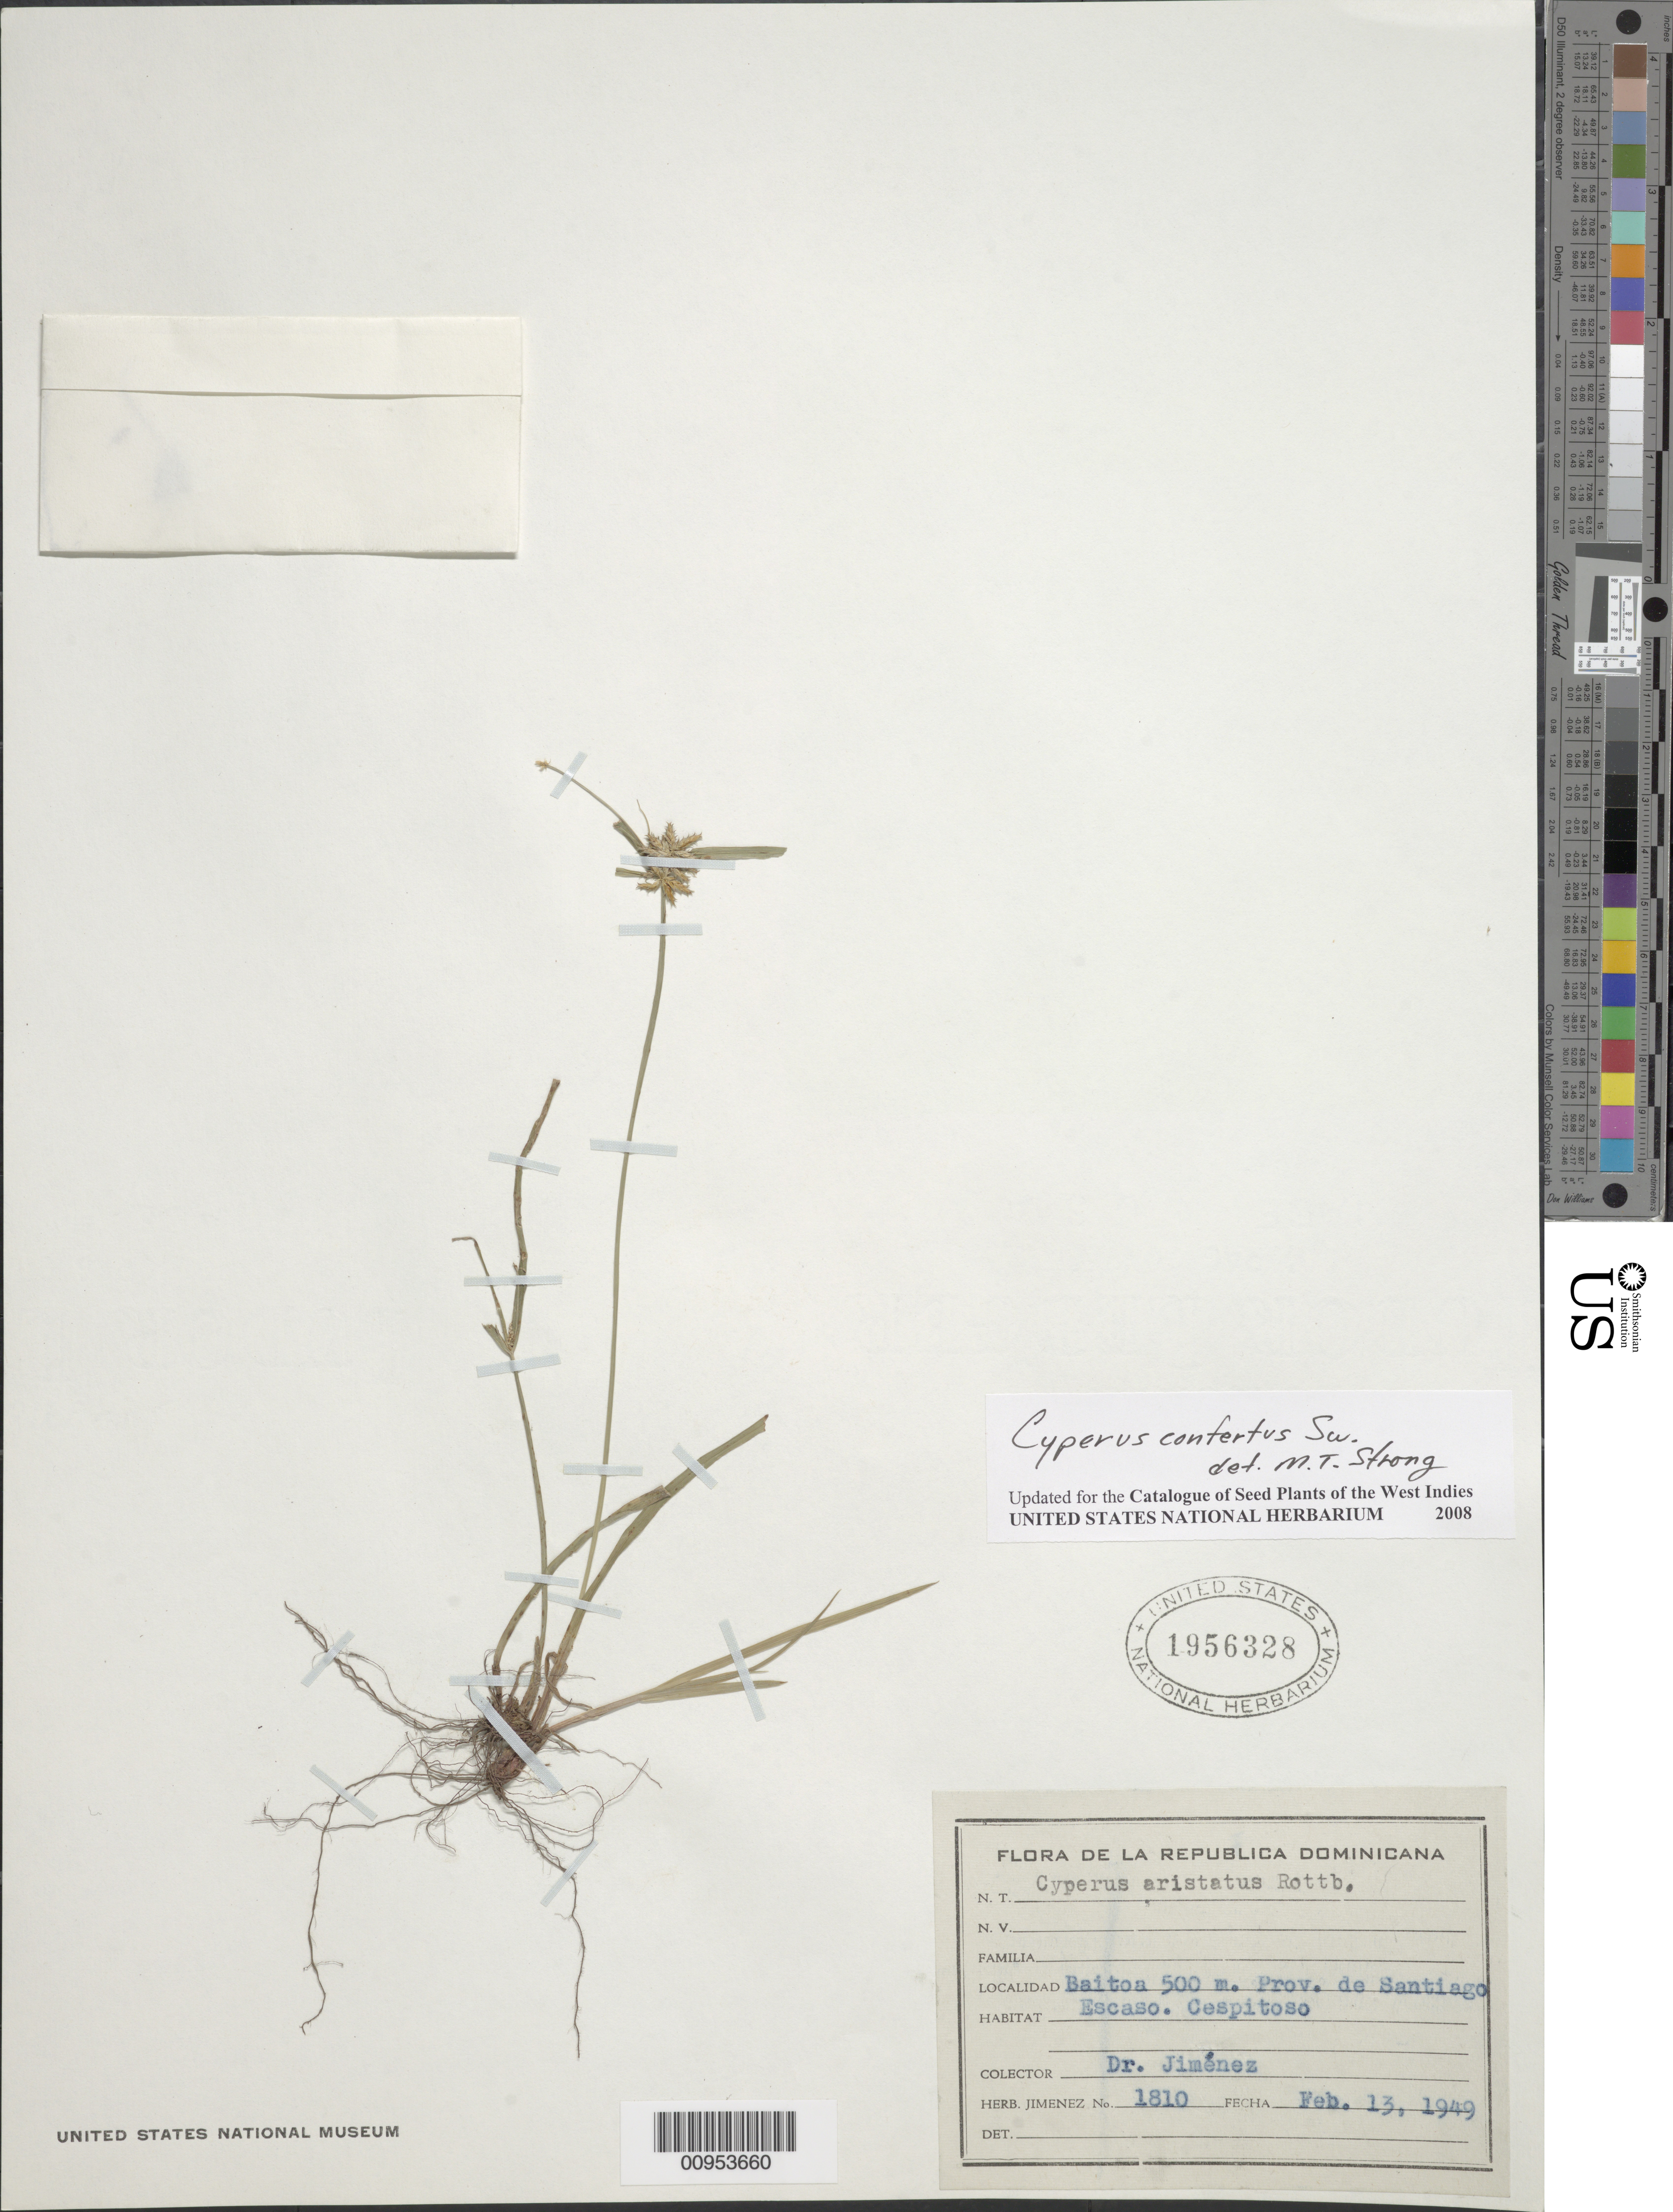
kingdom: Plantae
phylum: Tracheophyta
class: Liliopsida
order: Poales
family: Cyperaceae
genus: Cyperus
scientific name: Cyperus confertus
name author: Sw.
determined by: Strong, M. T., (US), Smithsonian Institution - National Museum of Natural History (UNITED STATES)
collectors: J. J. Jiménez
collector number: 1810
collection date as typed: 13 Feb 1949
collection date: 1949-02-13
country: Dominican Republic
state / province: Santiago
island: Hispaniola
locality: Baitoa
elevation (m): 500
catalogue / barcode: US 1956328